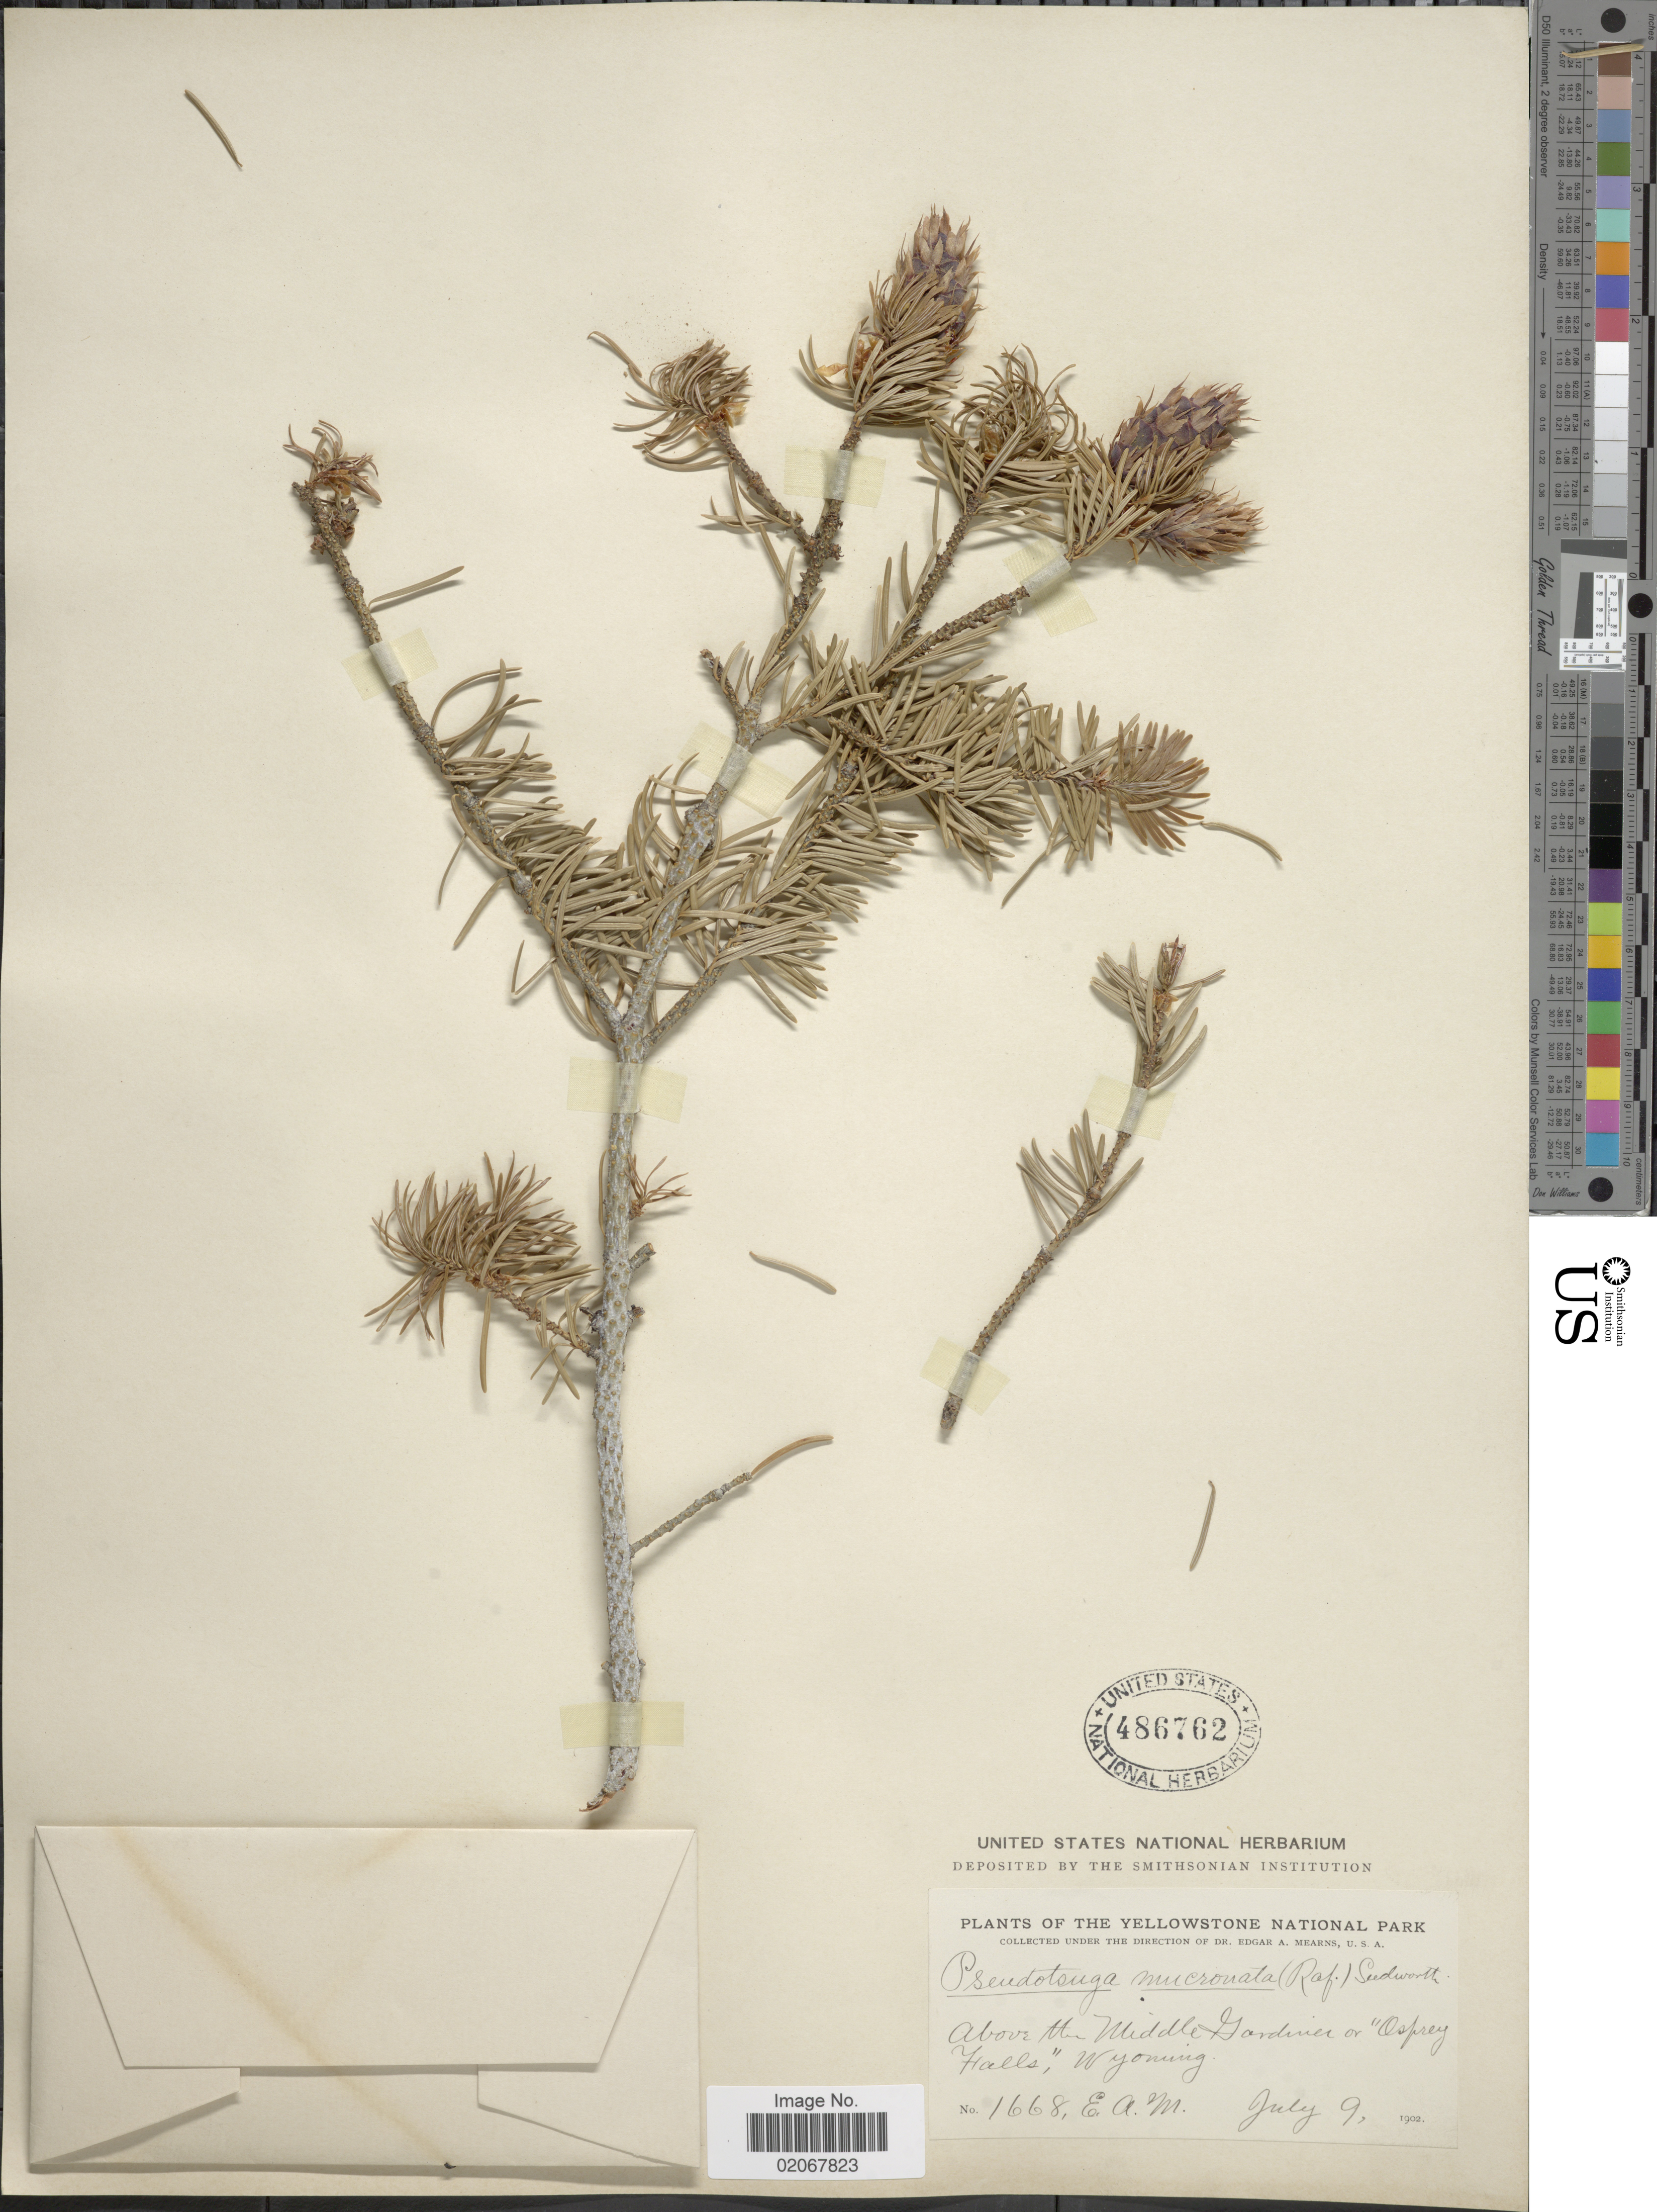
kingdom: Plantae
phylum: Tracheophyta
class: Pinopsida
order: Pinales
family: Pinaceae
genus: Pseudotsuga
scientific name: Pseudotsuga menziesii var. glauca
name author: (Beissn.) Franco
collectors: E. A. Mearns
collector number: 1668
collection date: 1902-07-09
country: United States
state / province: Wyoming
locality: Yellowstone National Park. Above the Middle Gardiner or "Ospey Falls"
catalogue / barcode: US 486762